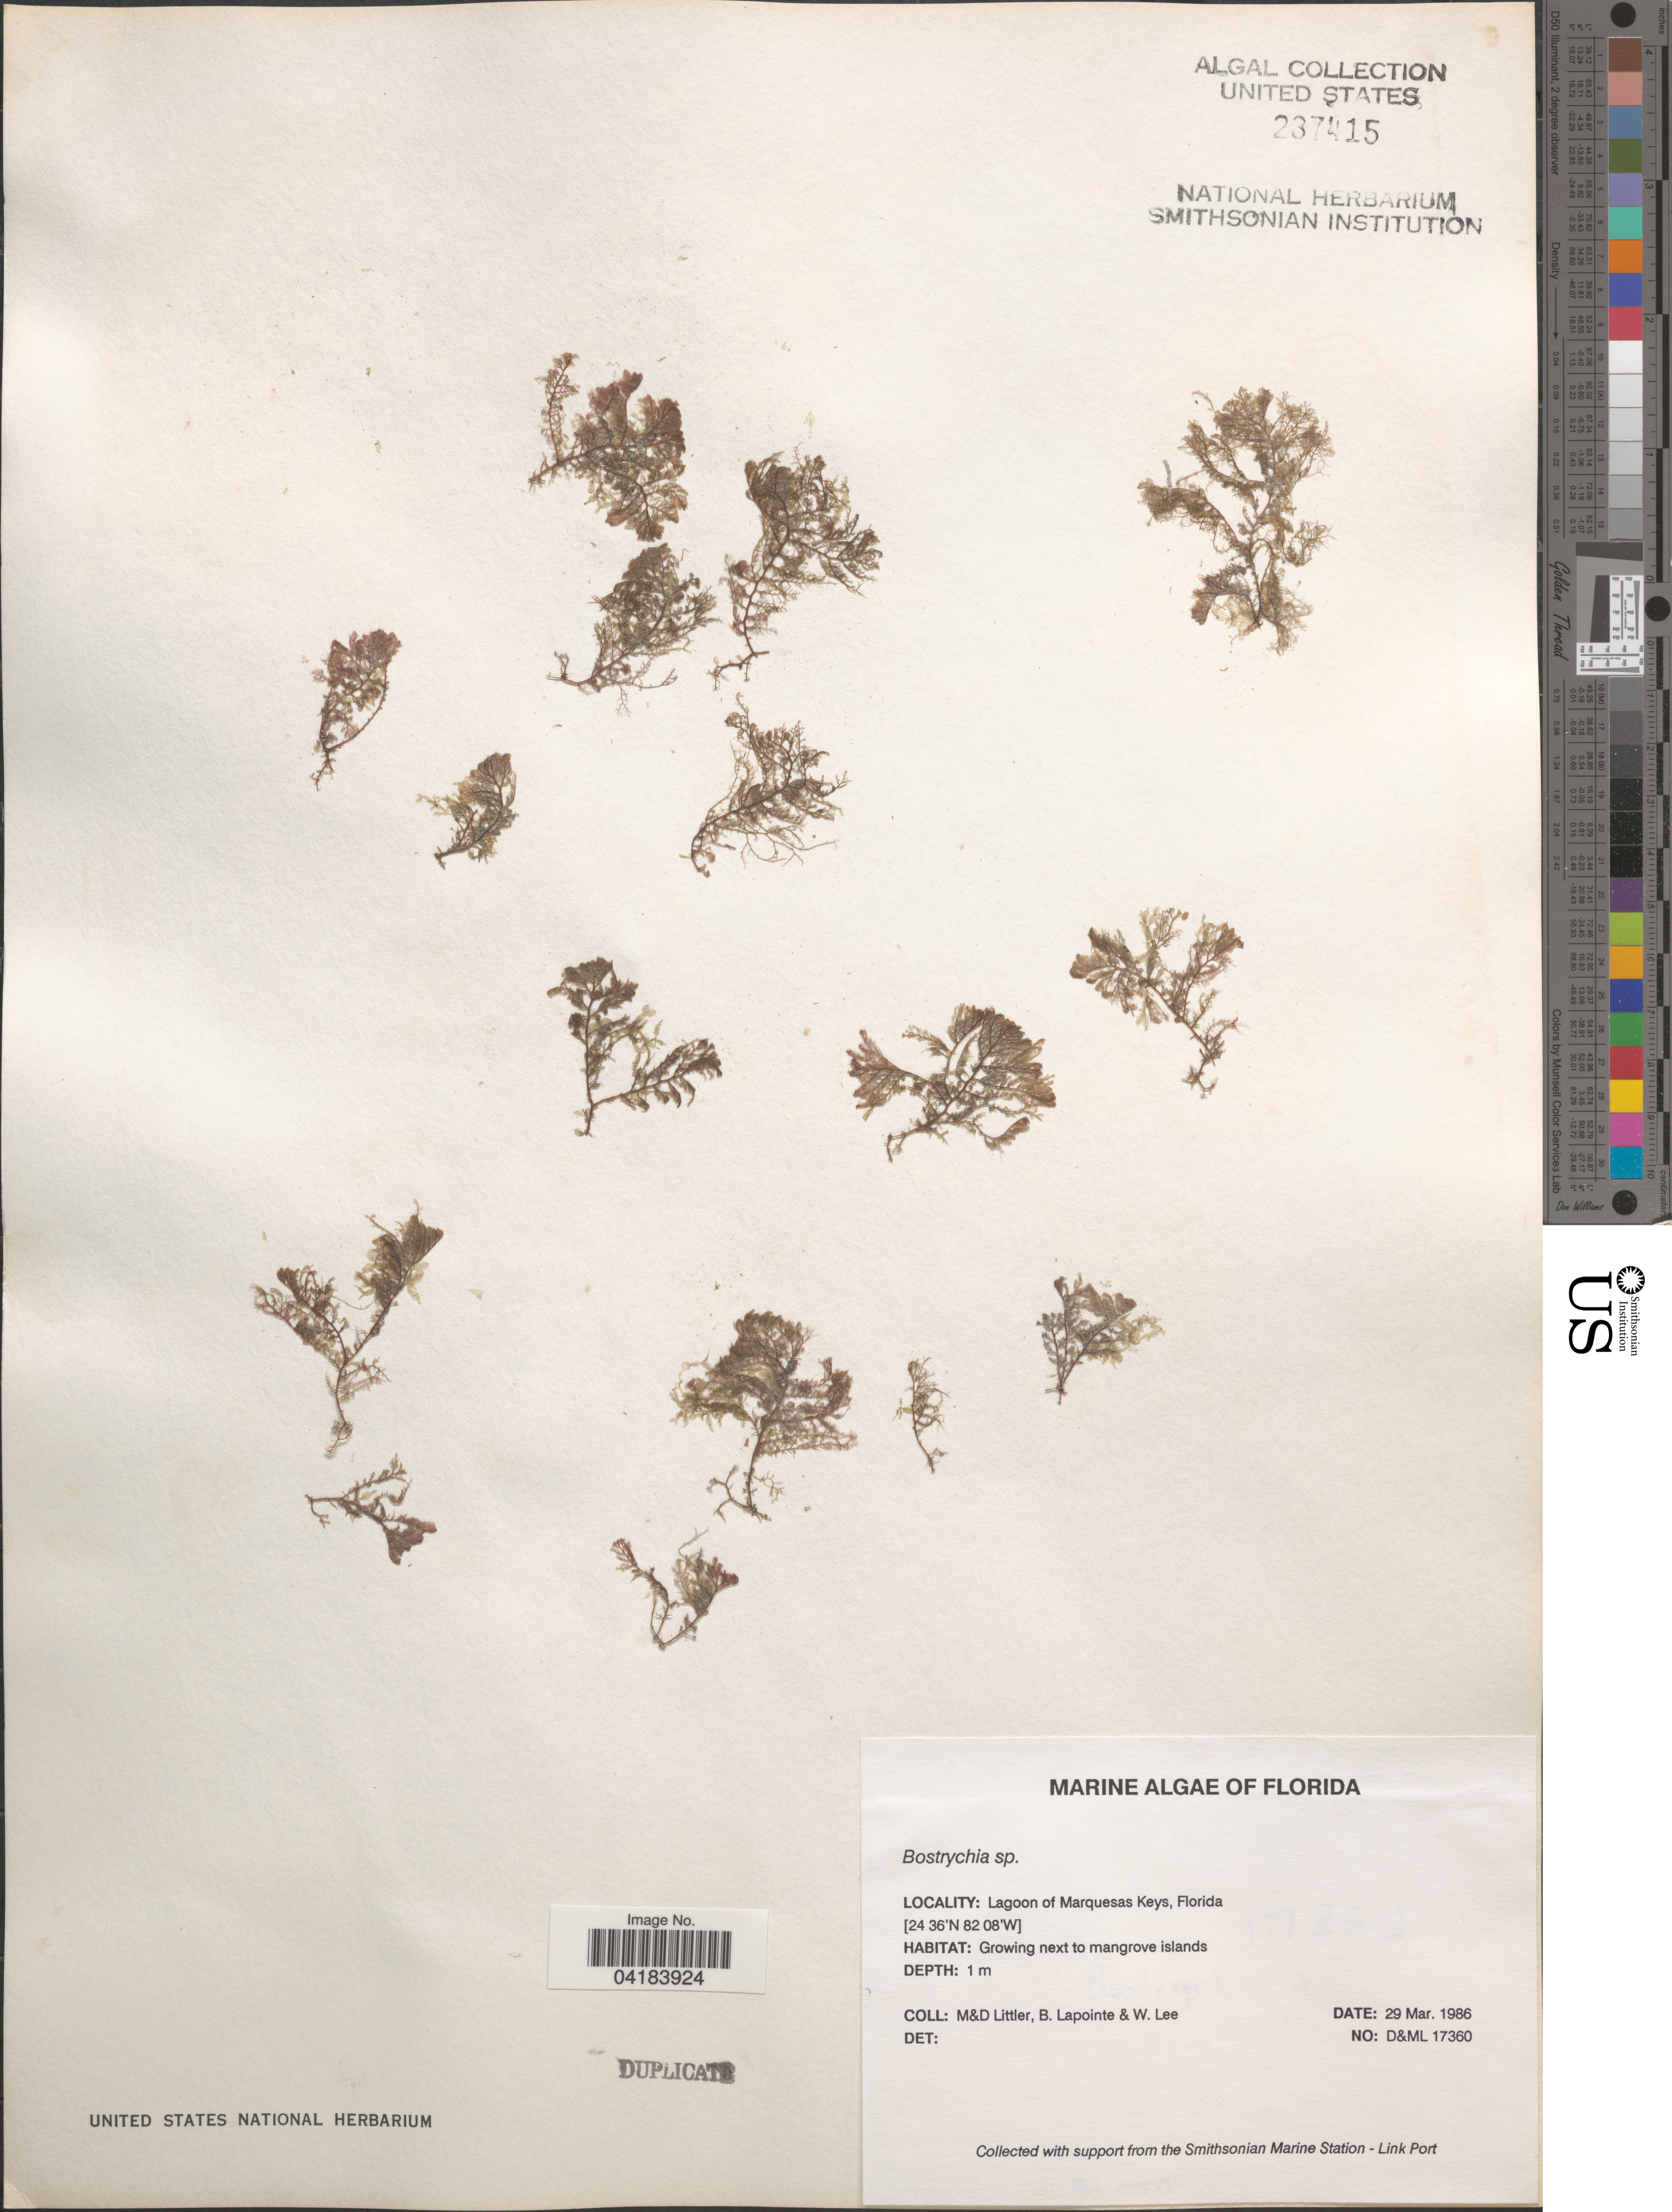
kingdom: Plantae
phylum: Rhodophyta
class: Florideophyceae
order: Ceramiales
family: Rhodomelaceae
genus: Bostrychia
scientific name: Bostrychia sp.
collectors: M. Littler, D. S. Littler, B. Lapointe & W. Lee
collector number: D&ML17360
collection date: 1986-03-29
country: United States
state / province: Florida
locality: Lagoon of Marquesas Keys. Next to mangrove islands.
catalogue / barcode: US 237415